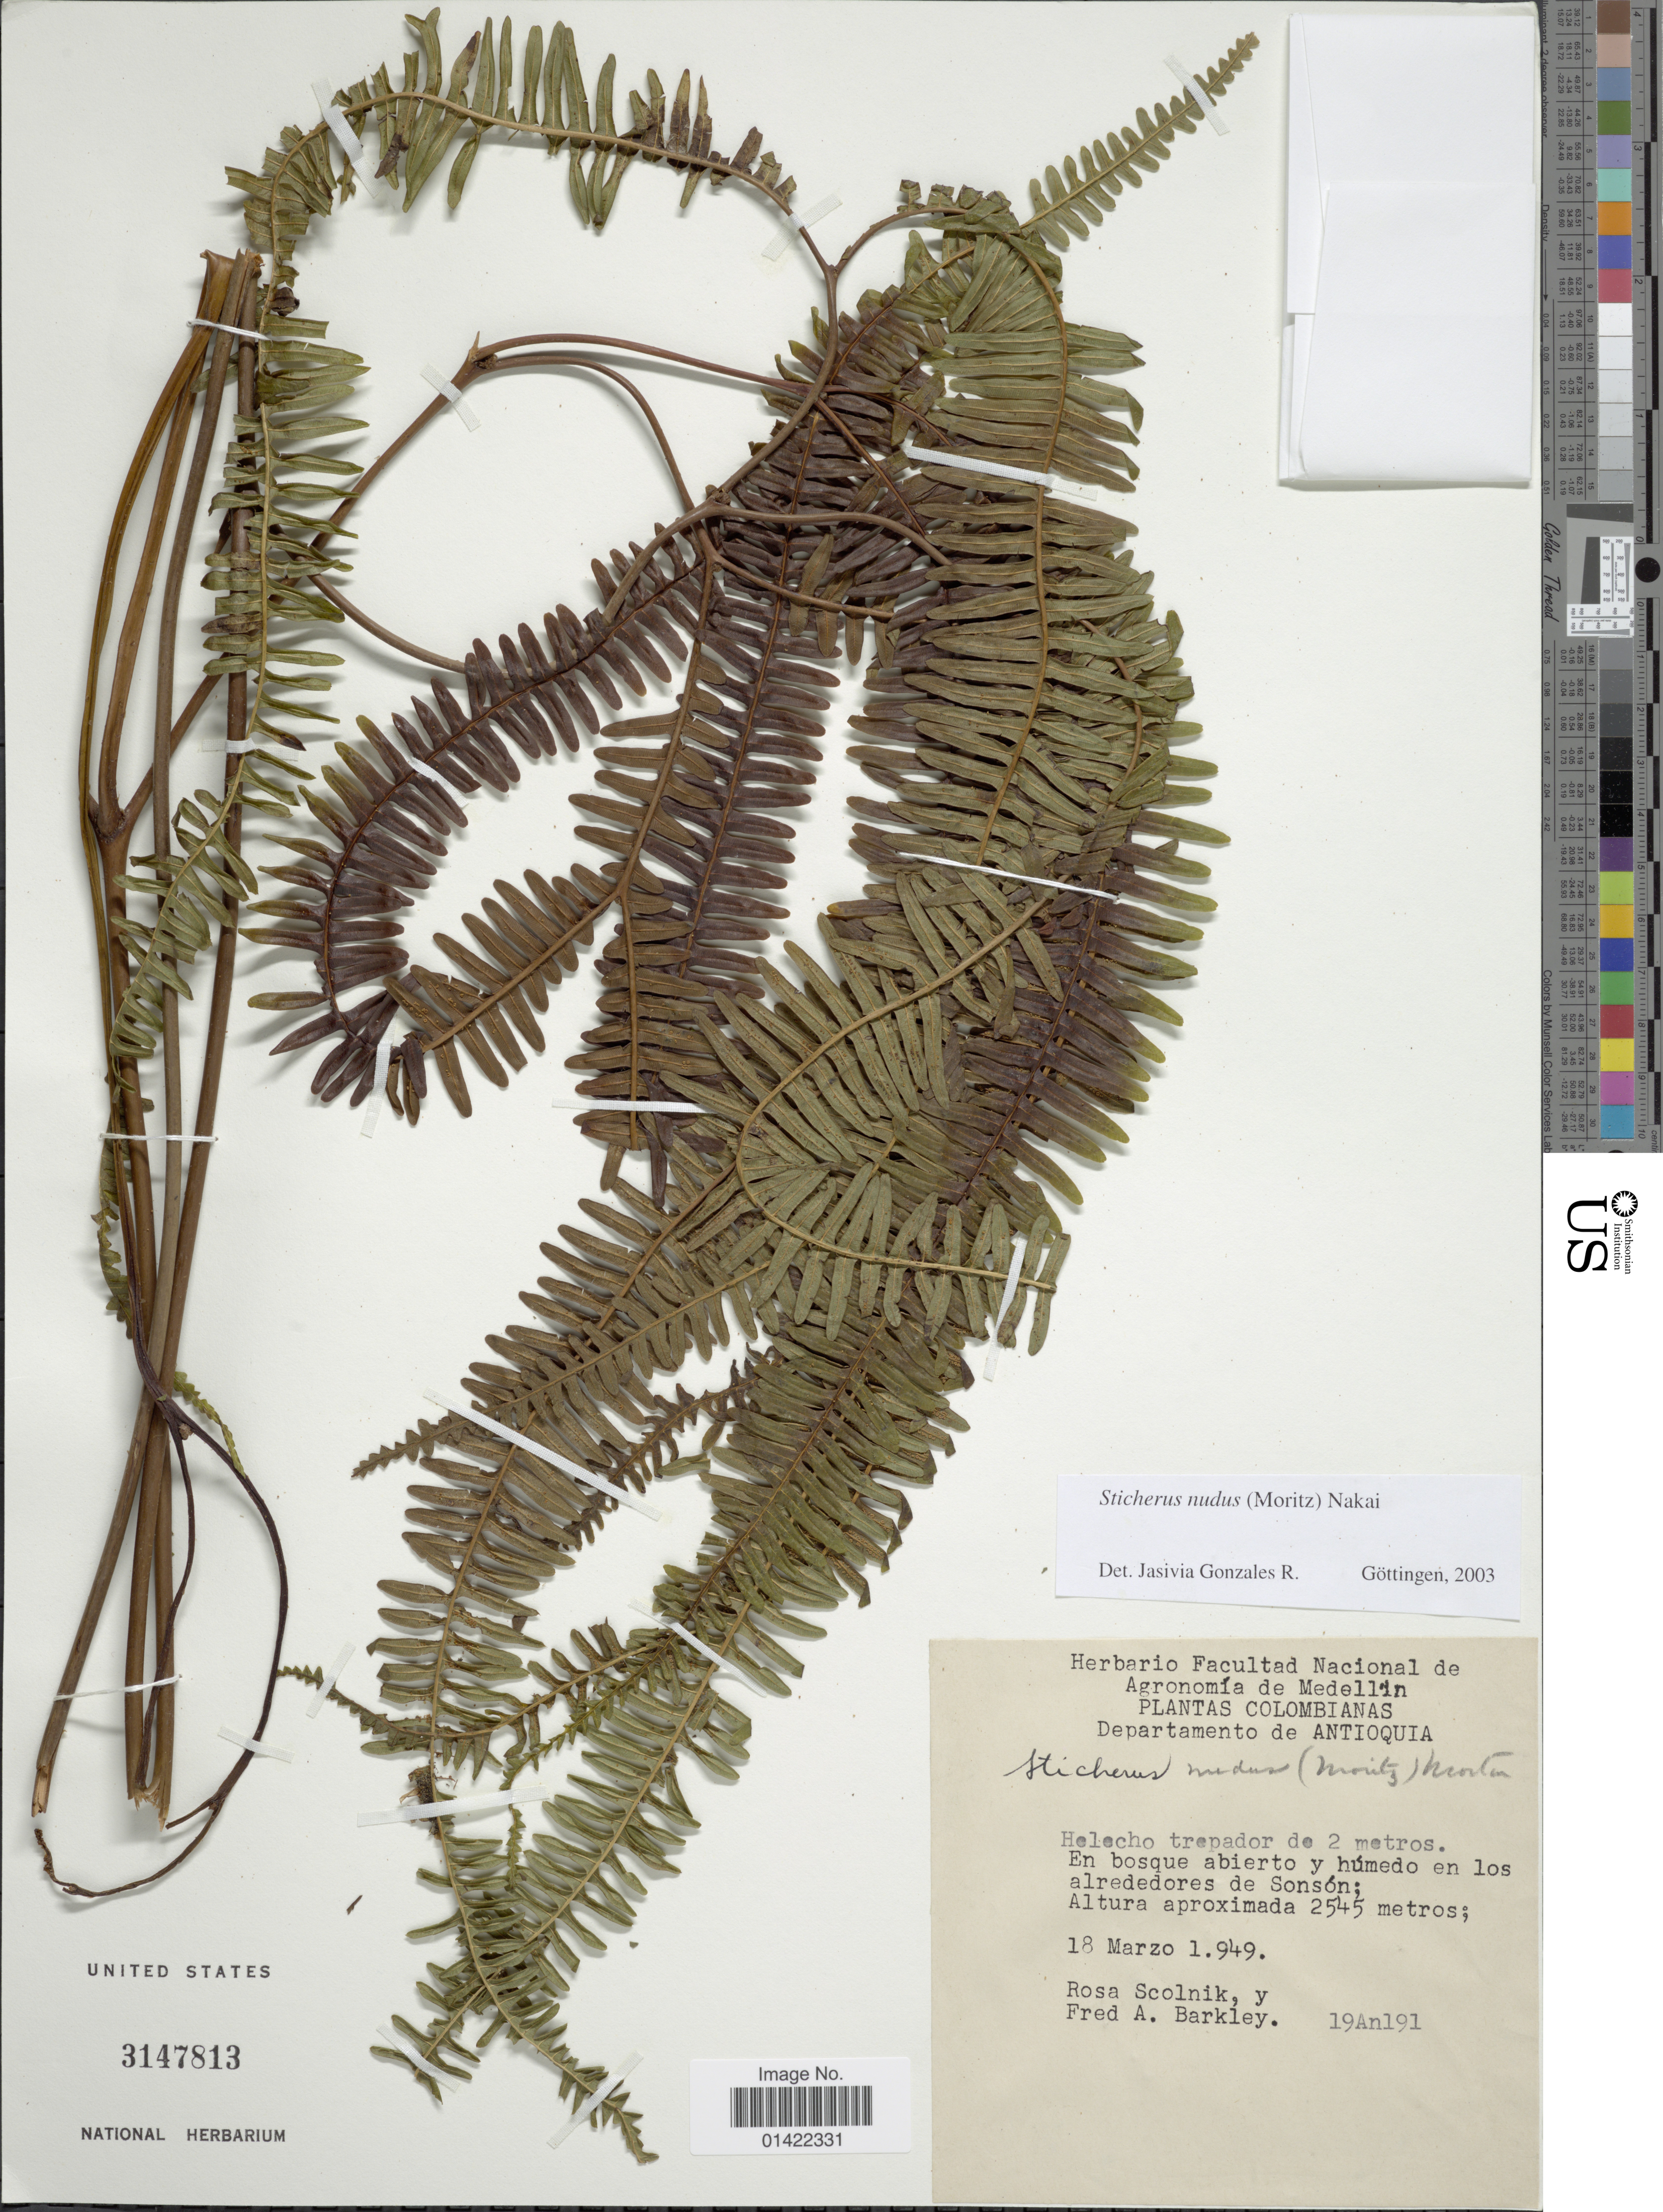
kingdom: Plantae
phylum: Tracheophyta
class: Polypodiopsida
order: Gleicheniales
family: Gleicheniaceae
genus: Sticherus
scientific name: Sticherus nudus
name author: (Moritz ex Reichardt) Nakai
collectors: R. Scolnik & F. A. Barkley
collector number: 19An191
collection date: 1949-03-18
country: Colombia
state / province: Antioquia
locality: En bosque abierto y húmido en los alrededores de Sonsón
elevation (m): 2545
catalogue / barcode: US 3147813